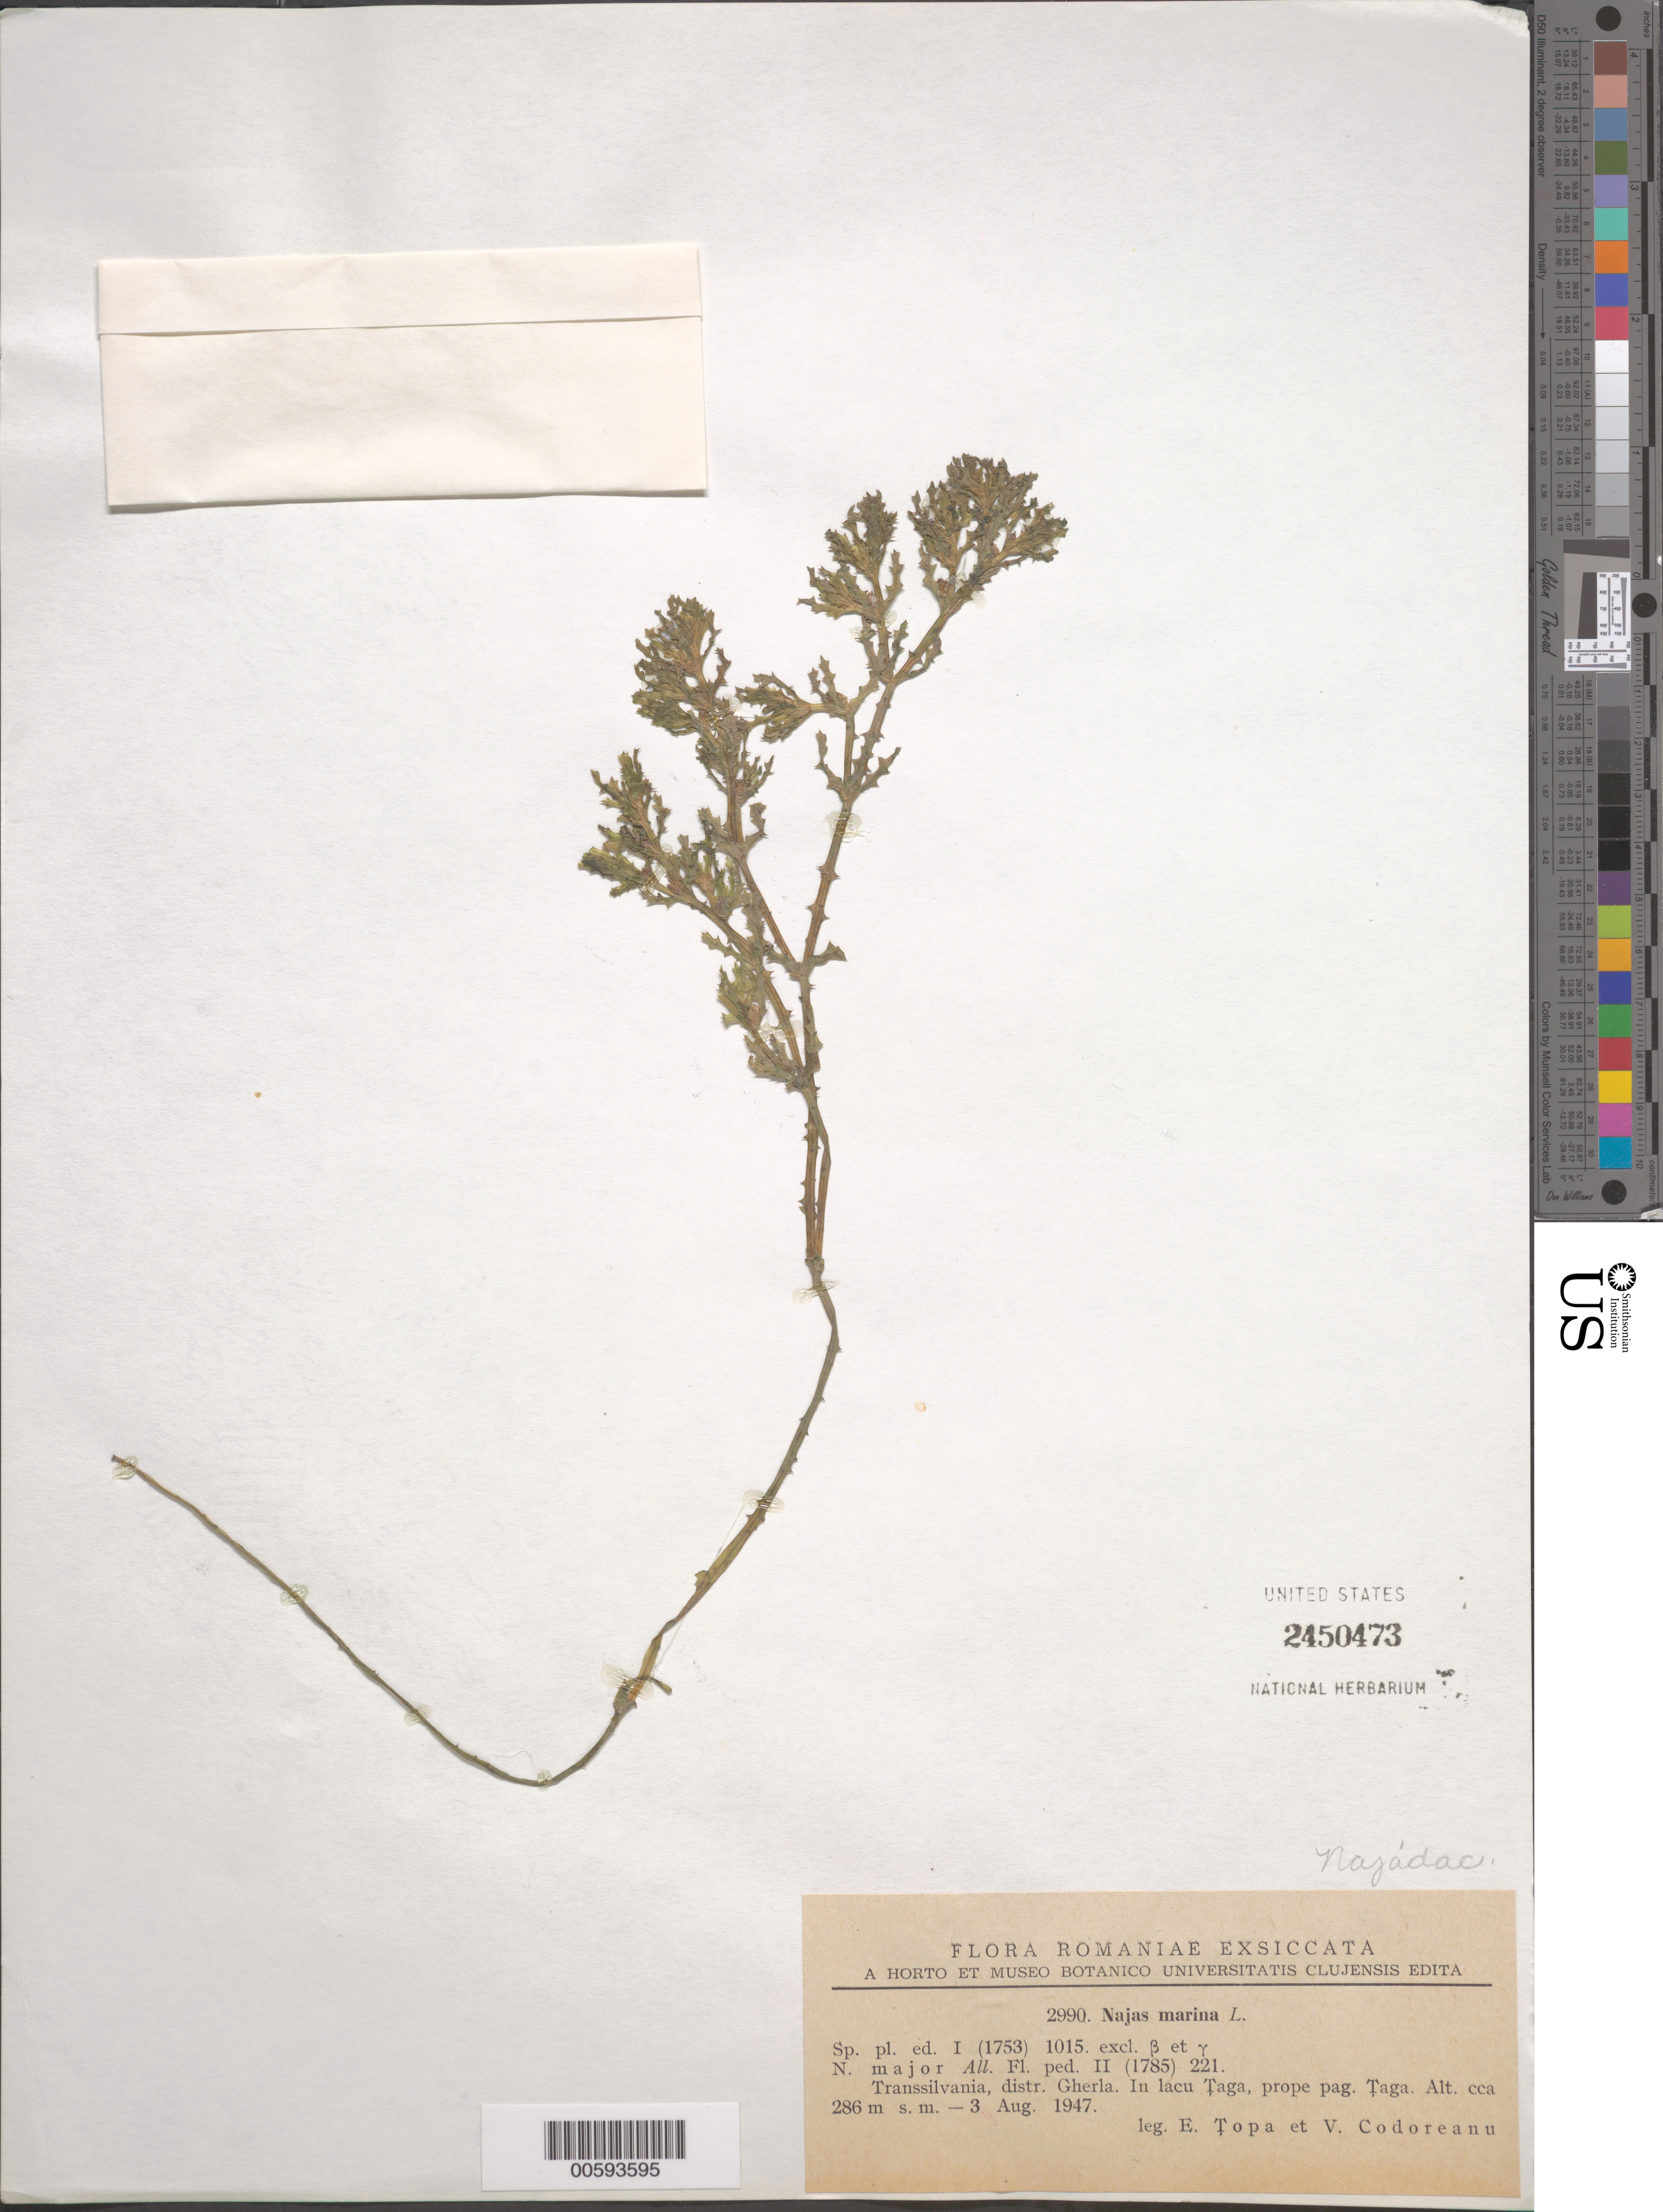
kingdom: Plantae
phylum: Tracheophyta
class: Liliopsida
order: Alismatales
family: Hydrocharitaceae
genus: Najas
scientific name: Najas marina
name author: L.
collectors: E. Topa & V. Codoreanu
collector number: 2990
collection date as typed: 03 Aug 1947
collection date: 1947-08-03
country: Romania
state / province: Cluj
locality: Transsilvania, dist. Gherla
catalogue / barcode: US 2450473